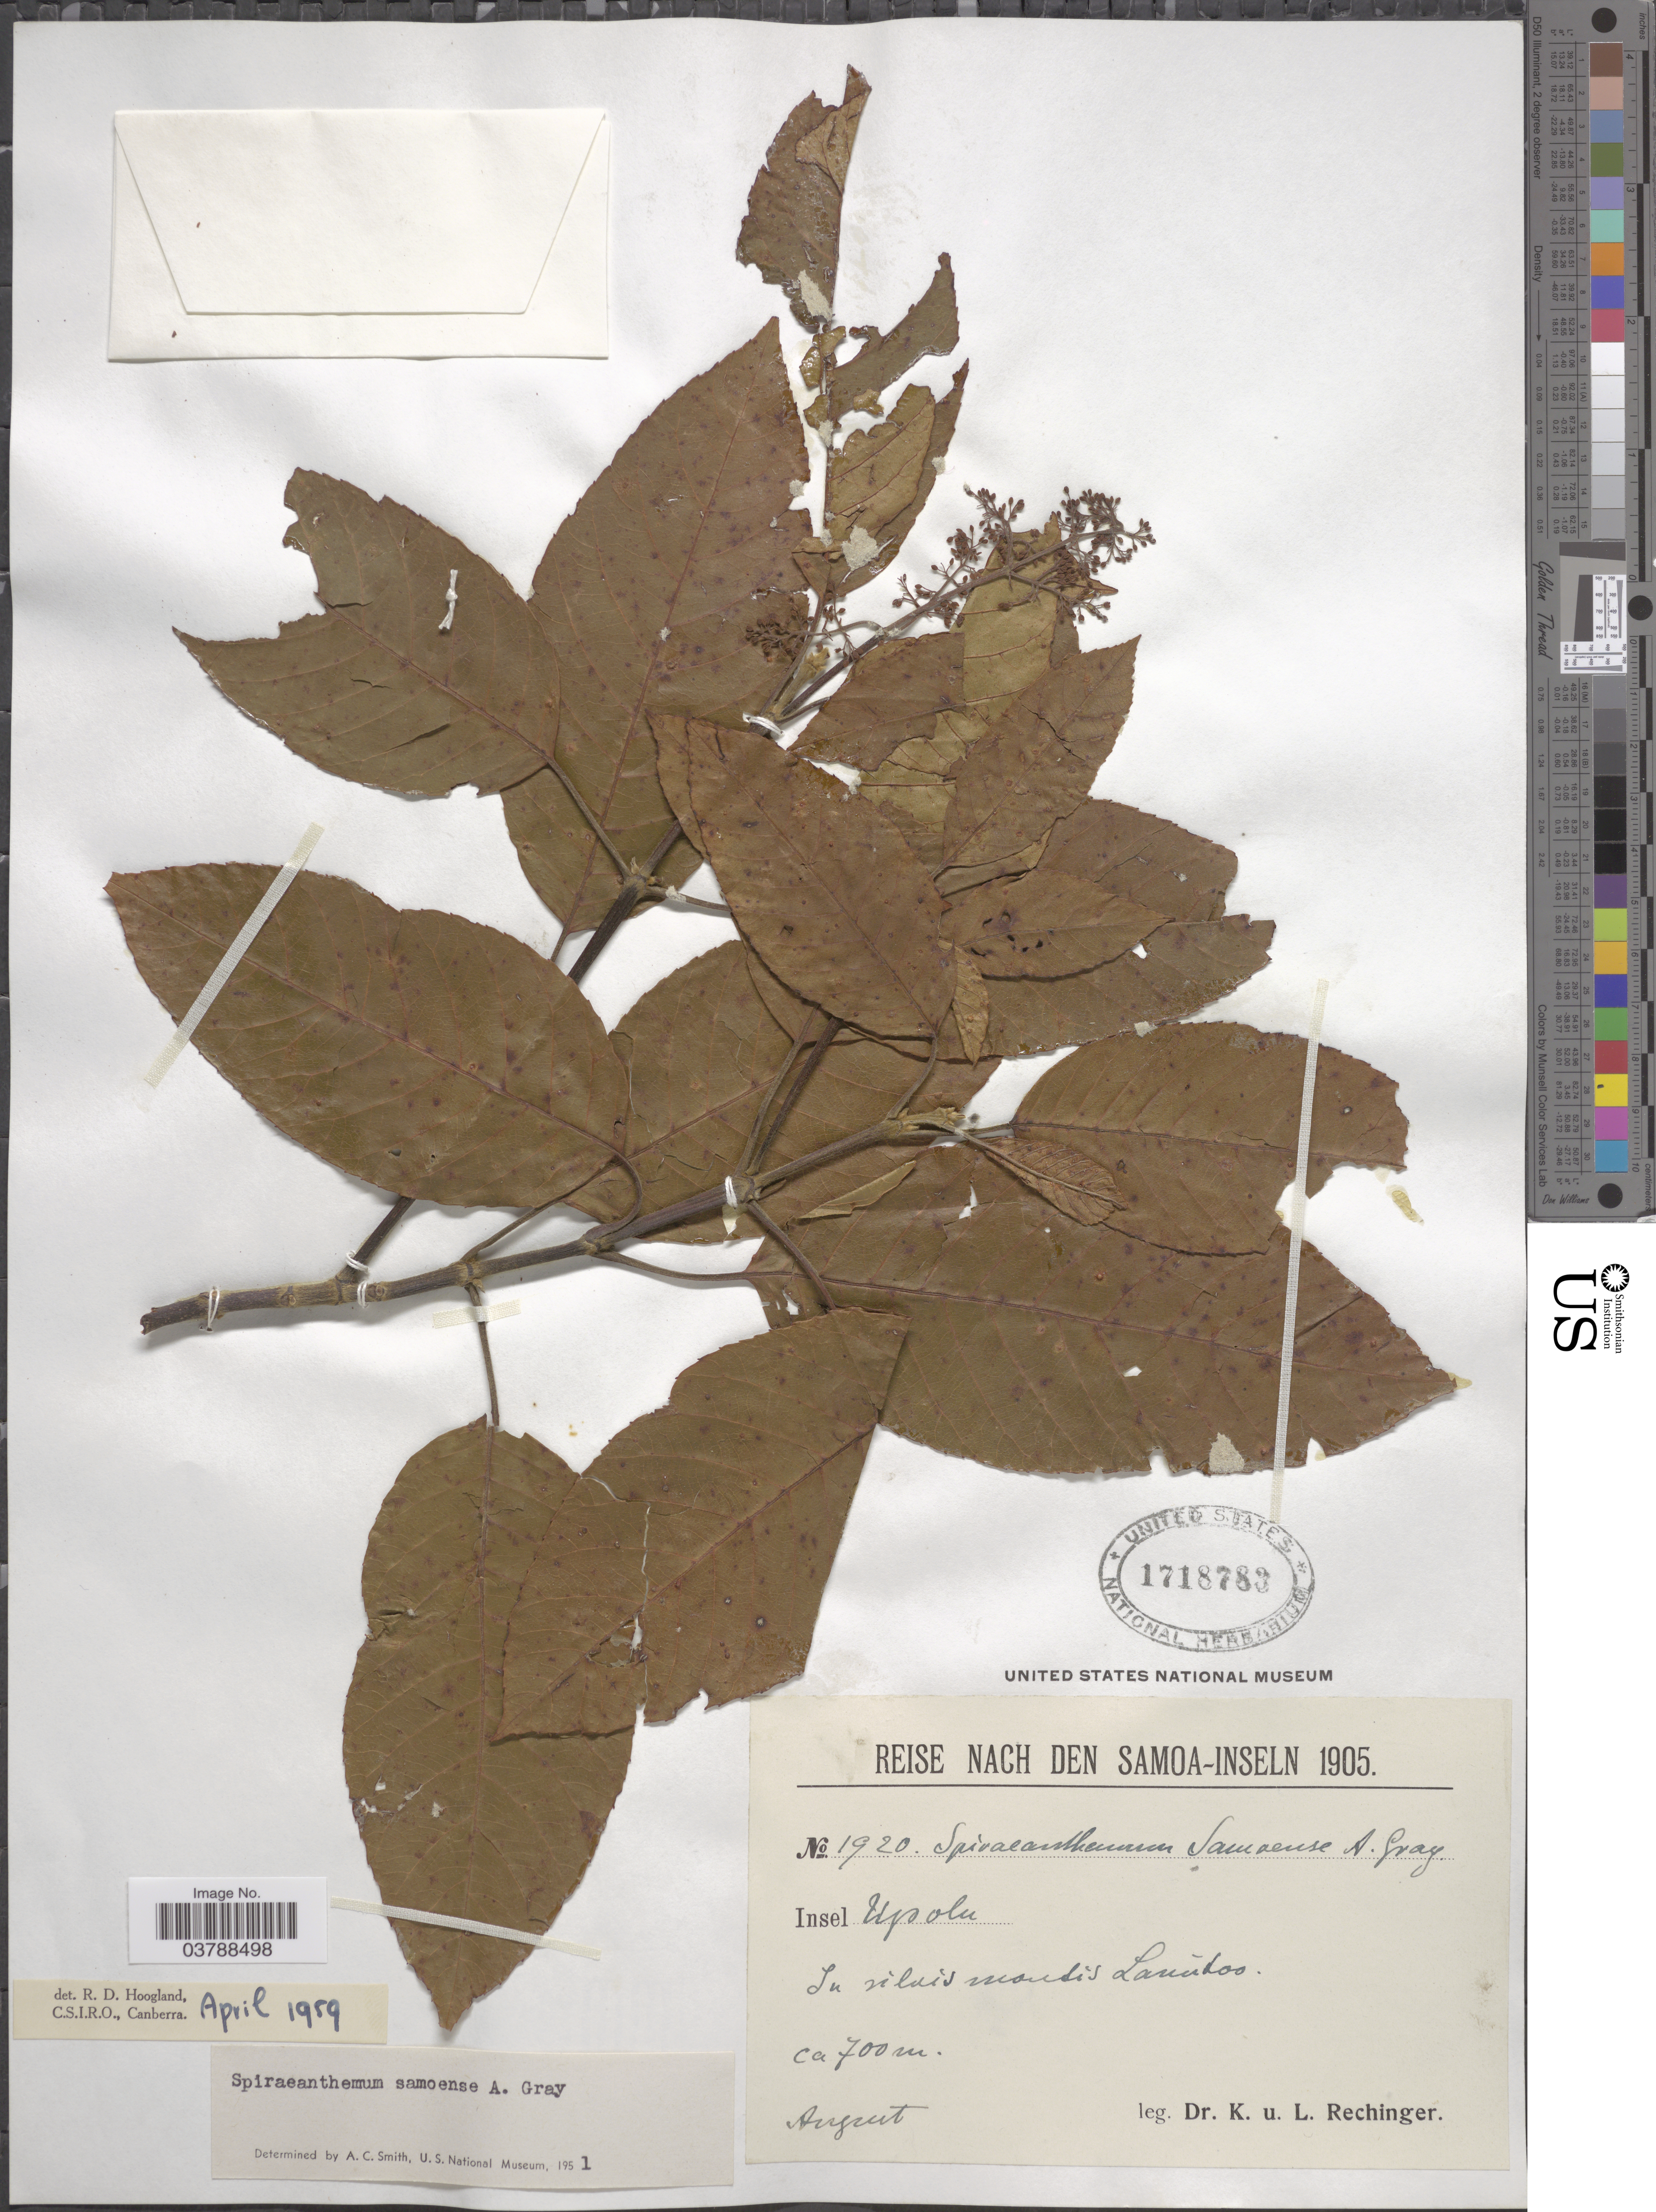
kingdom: Plantae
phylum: Tracheophyta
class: Magnoliopsida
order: Oxalidales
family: Cunoniaceae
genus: Spiraeanthemum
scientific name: Spiraeanthemum samoense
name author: A. Gray in Wilkes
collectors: K. Rechinger & L. Rechinger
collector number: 1920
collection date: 1905-08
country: Samoa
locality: Samoa-Inseln. Insel Upolu. In rilais mondis Lancidos.*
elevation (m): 700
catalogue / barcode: US 1718783